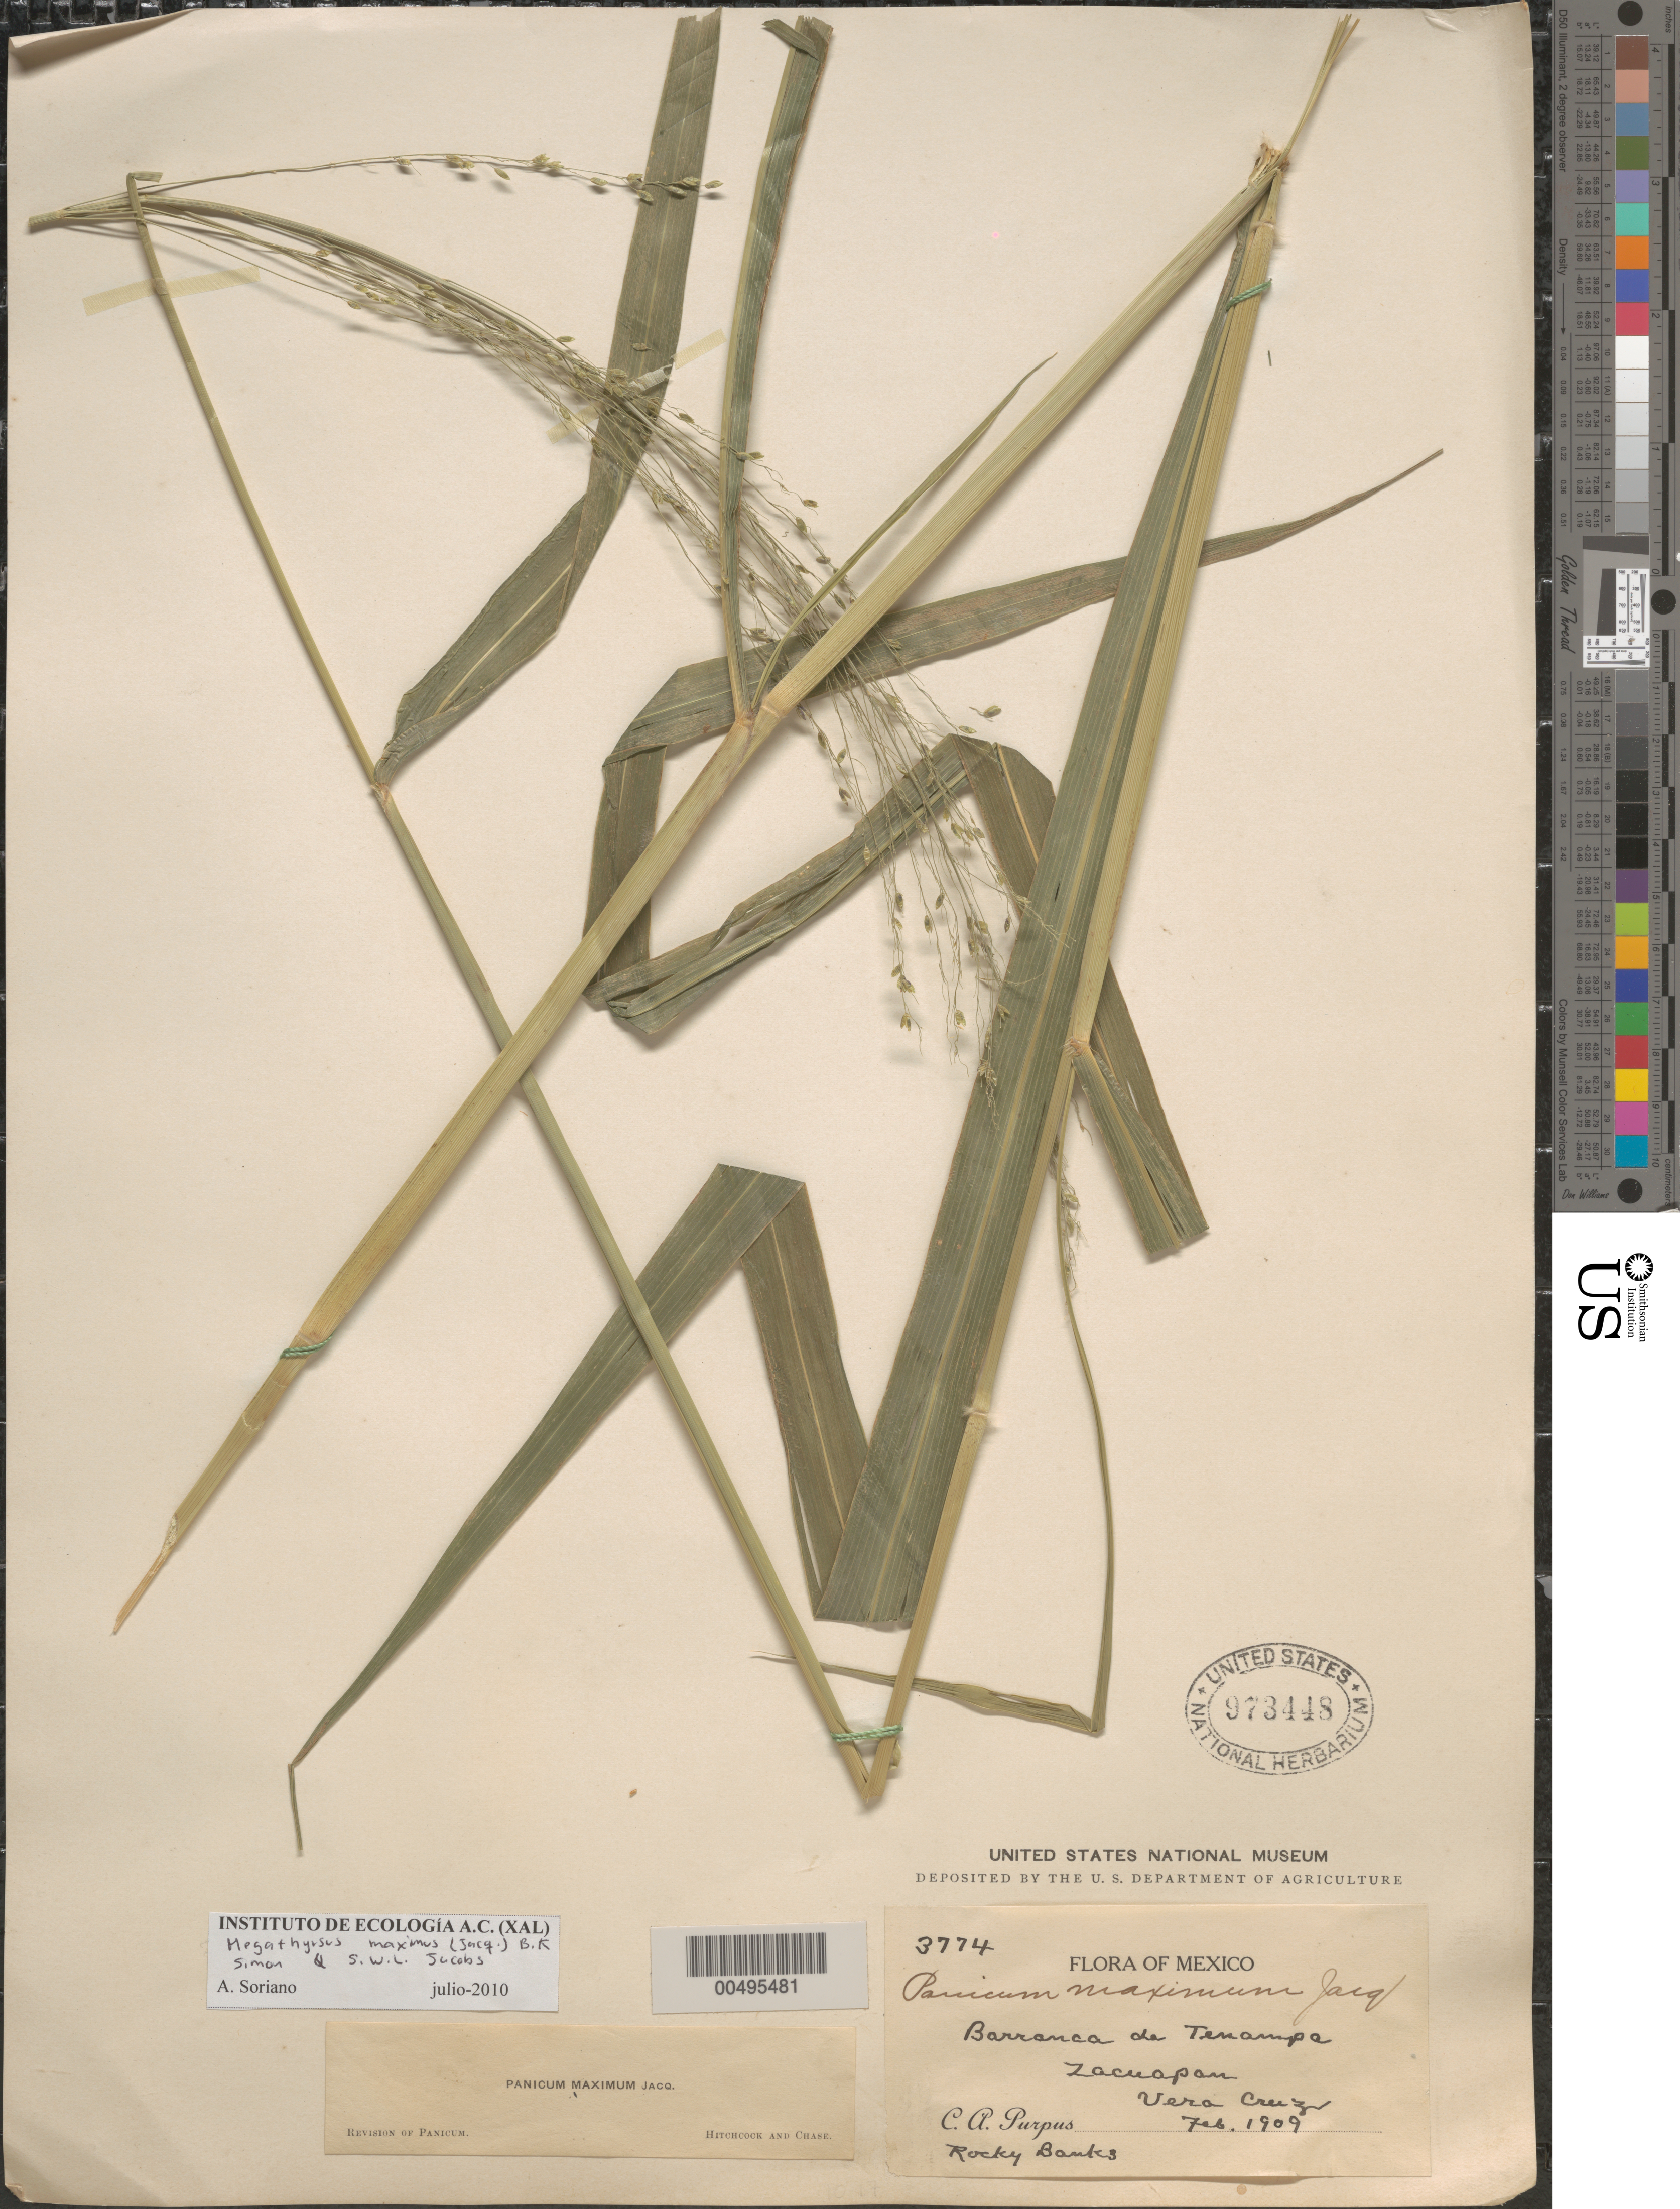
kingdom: Plantae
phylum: Tracheophyta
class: Liliopsida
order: Poales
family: Poaceae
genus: Megathyrsus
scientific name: Megathyrsus maximus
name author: (Jacq.) B.K. Simon & S.W.L. Jacobs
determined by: Hitchcock, A. S.; Chase, [M.] A.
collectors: C. A. Purpus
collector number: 3774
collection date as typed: Feb 1909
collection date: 1909-02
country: Mexico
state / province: Veracruz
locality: Barranca de Tenampa, Zacuapan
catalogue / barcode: US 973448